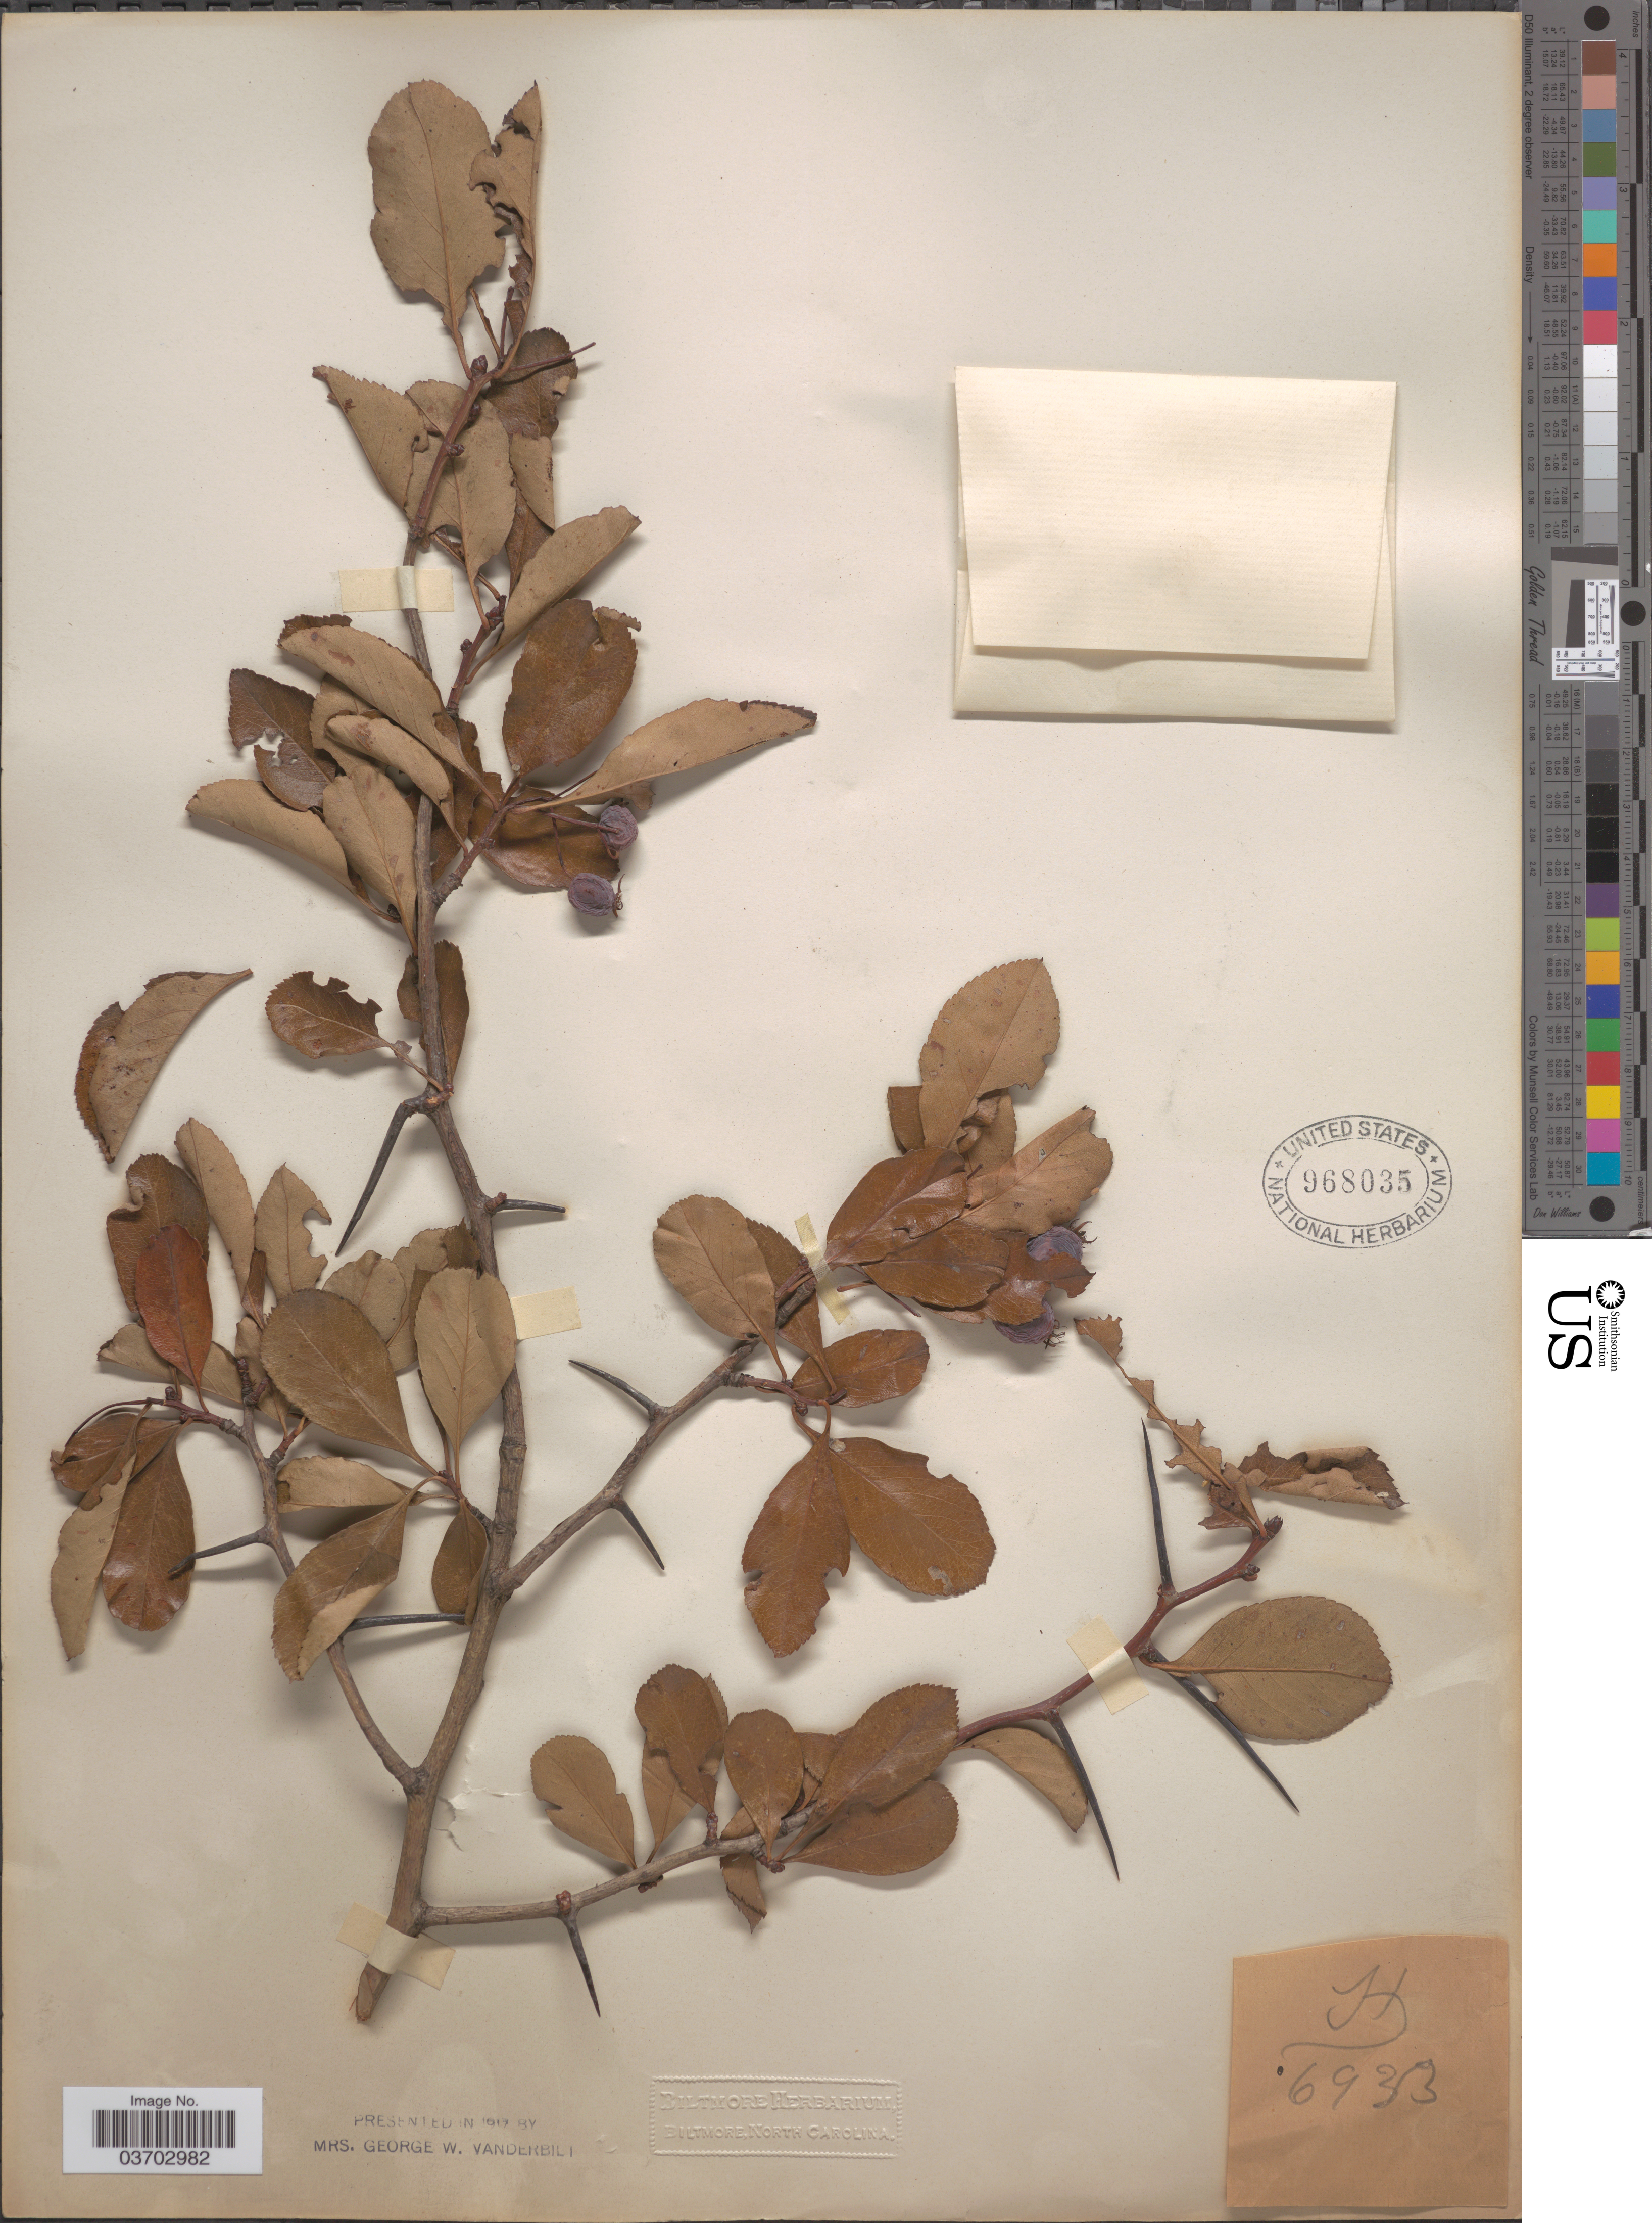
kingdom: Plantae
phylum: Tracheophyta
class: Magnoliopsida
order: Rosales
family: Rosaceae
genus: Crataegus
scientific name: Crataegus sp.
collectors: ex herb. Biltmore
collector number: H/6933*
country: United States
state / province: North Carolina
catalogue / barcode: US 968035